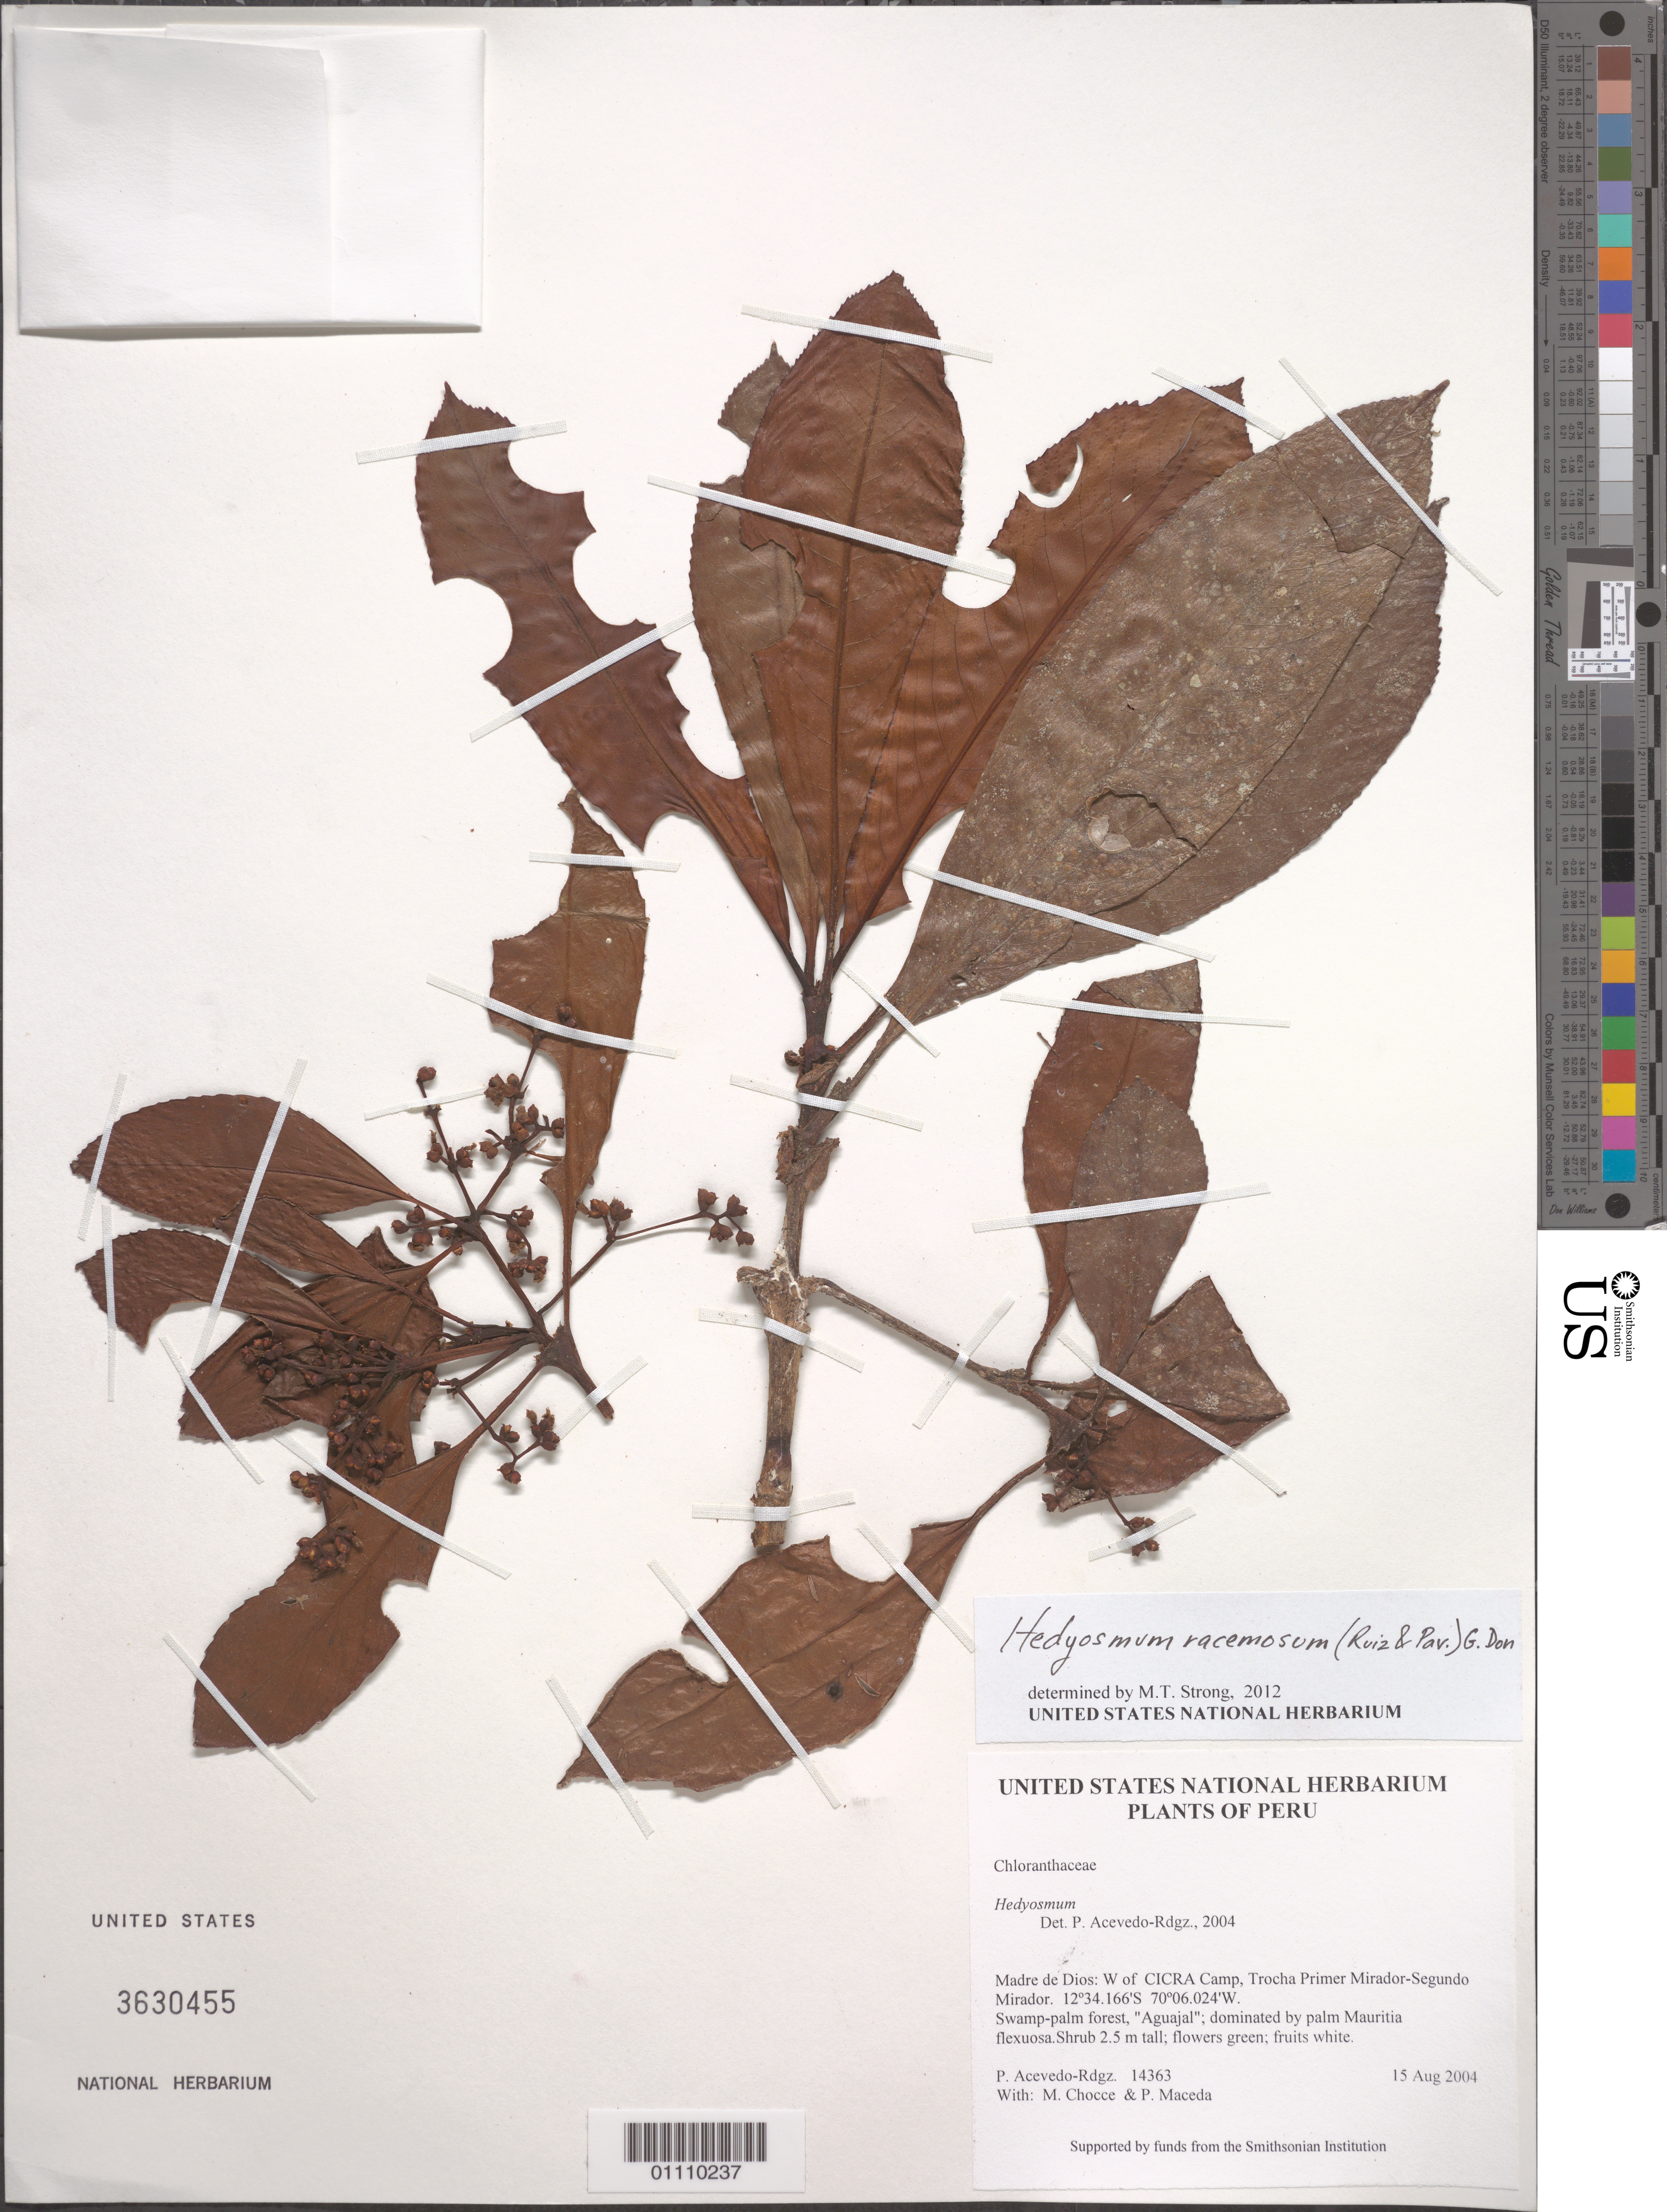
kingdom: Plantae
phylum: Tracheophyta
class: Magnoliopsida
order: Chloranthales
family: Chloranthaceae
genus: Hedyosmum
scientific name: Hedyosmum racemosum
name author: (Ruiz & Pav.) G. Don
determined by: Strong, M. T., (US), Smithsonian Institution - National Museum of Natural History (UNITED STATES)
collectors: P. Acevedo-Rodr., M. Chocce & P. Maceda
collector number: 14363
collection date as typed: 15 Aug 2004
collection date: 2004-08-15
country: Peru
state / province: Madre de Dios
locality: Madre de Dios: W of CICRA Camp, Trocha Primer Mirador-Segundo Mirador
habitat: Swamp-palm forest, "Aguajal"; dominated by palm Mauritia flexuosa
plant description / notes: NY, K, MO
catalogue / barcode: US 3630455